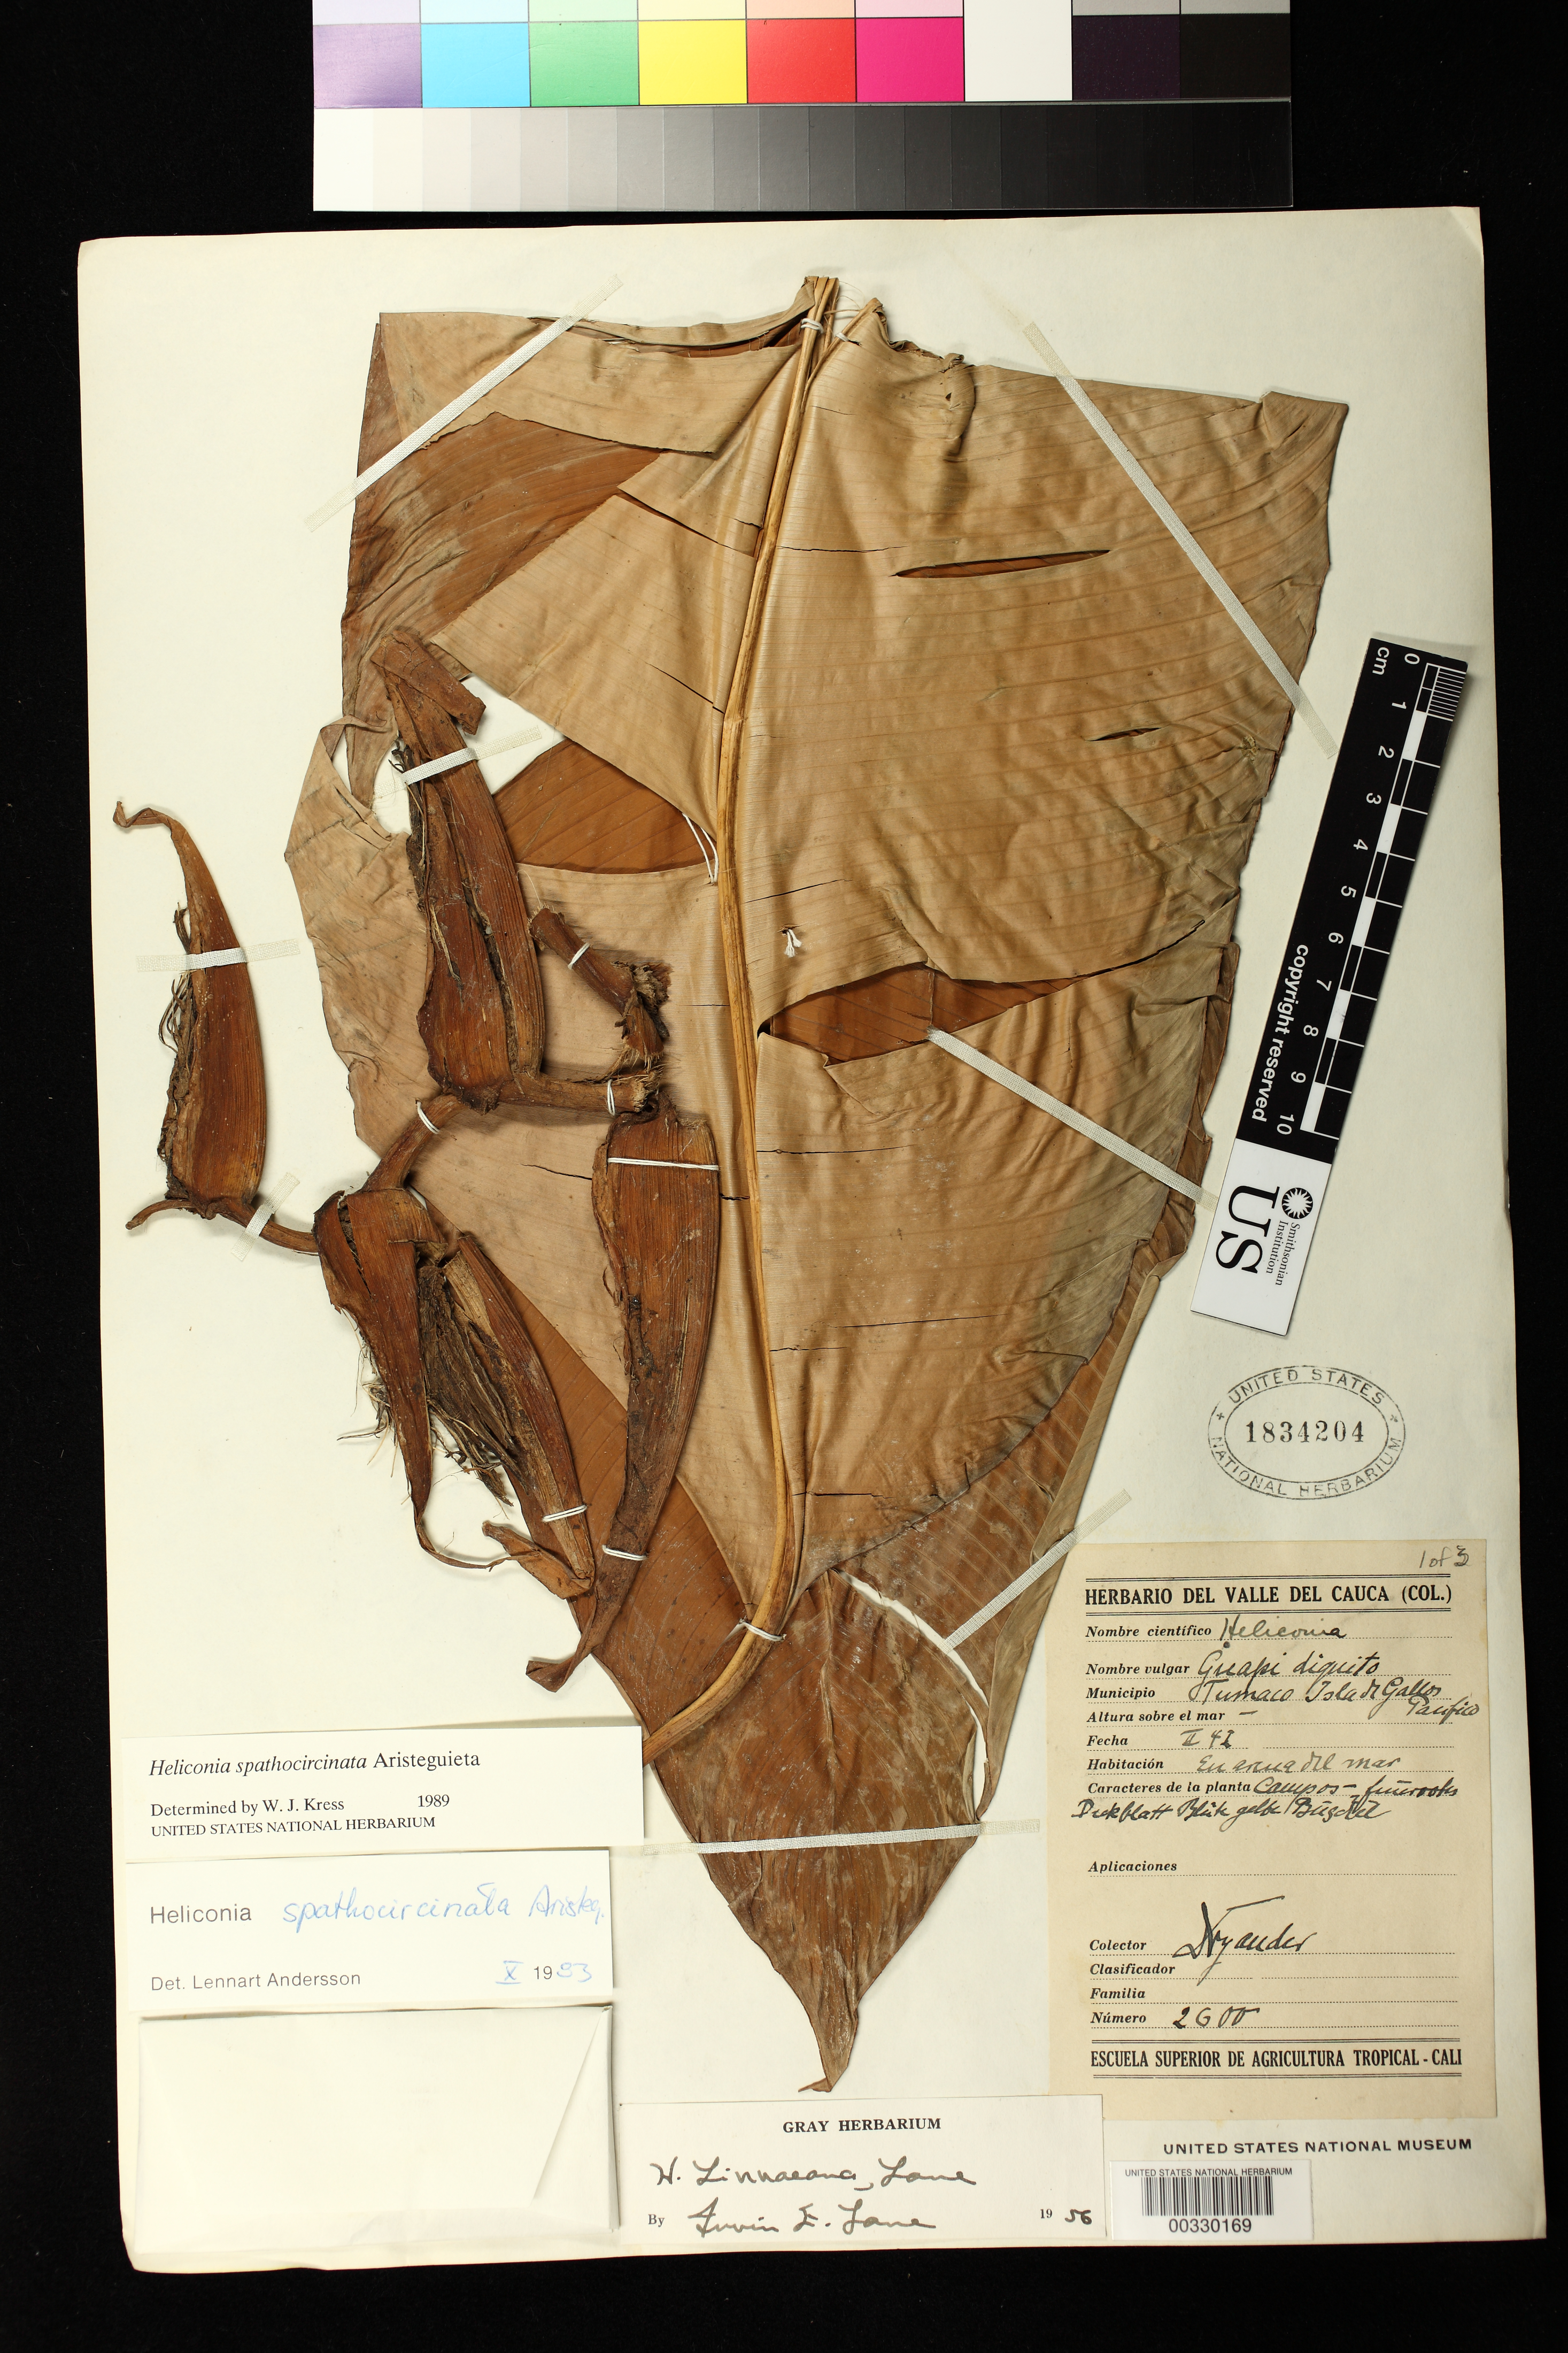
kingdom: Plantae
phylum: Tracheophyta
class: Liliopsida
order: Zingiberales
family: Heliconiaceae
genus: Heliconia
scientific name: Heliconia spathocircinata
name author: Aristeg.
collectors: E. I. Dryander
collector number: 2600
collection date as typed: Feb 1942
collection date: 1942-02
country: Colombia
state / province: Nariño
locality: Tumaco, Isla de Gallos - Pacifico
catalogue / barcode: US 1834204